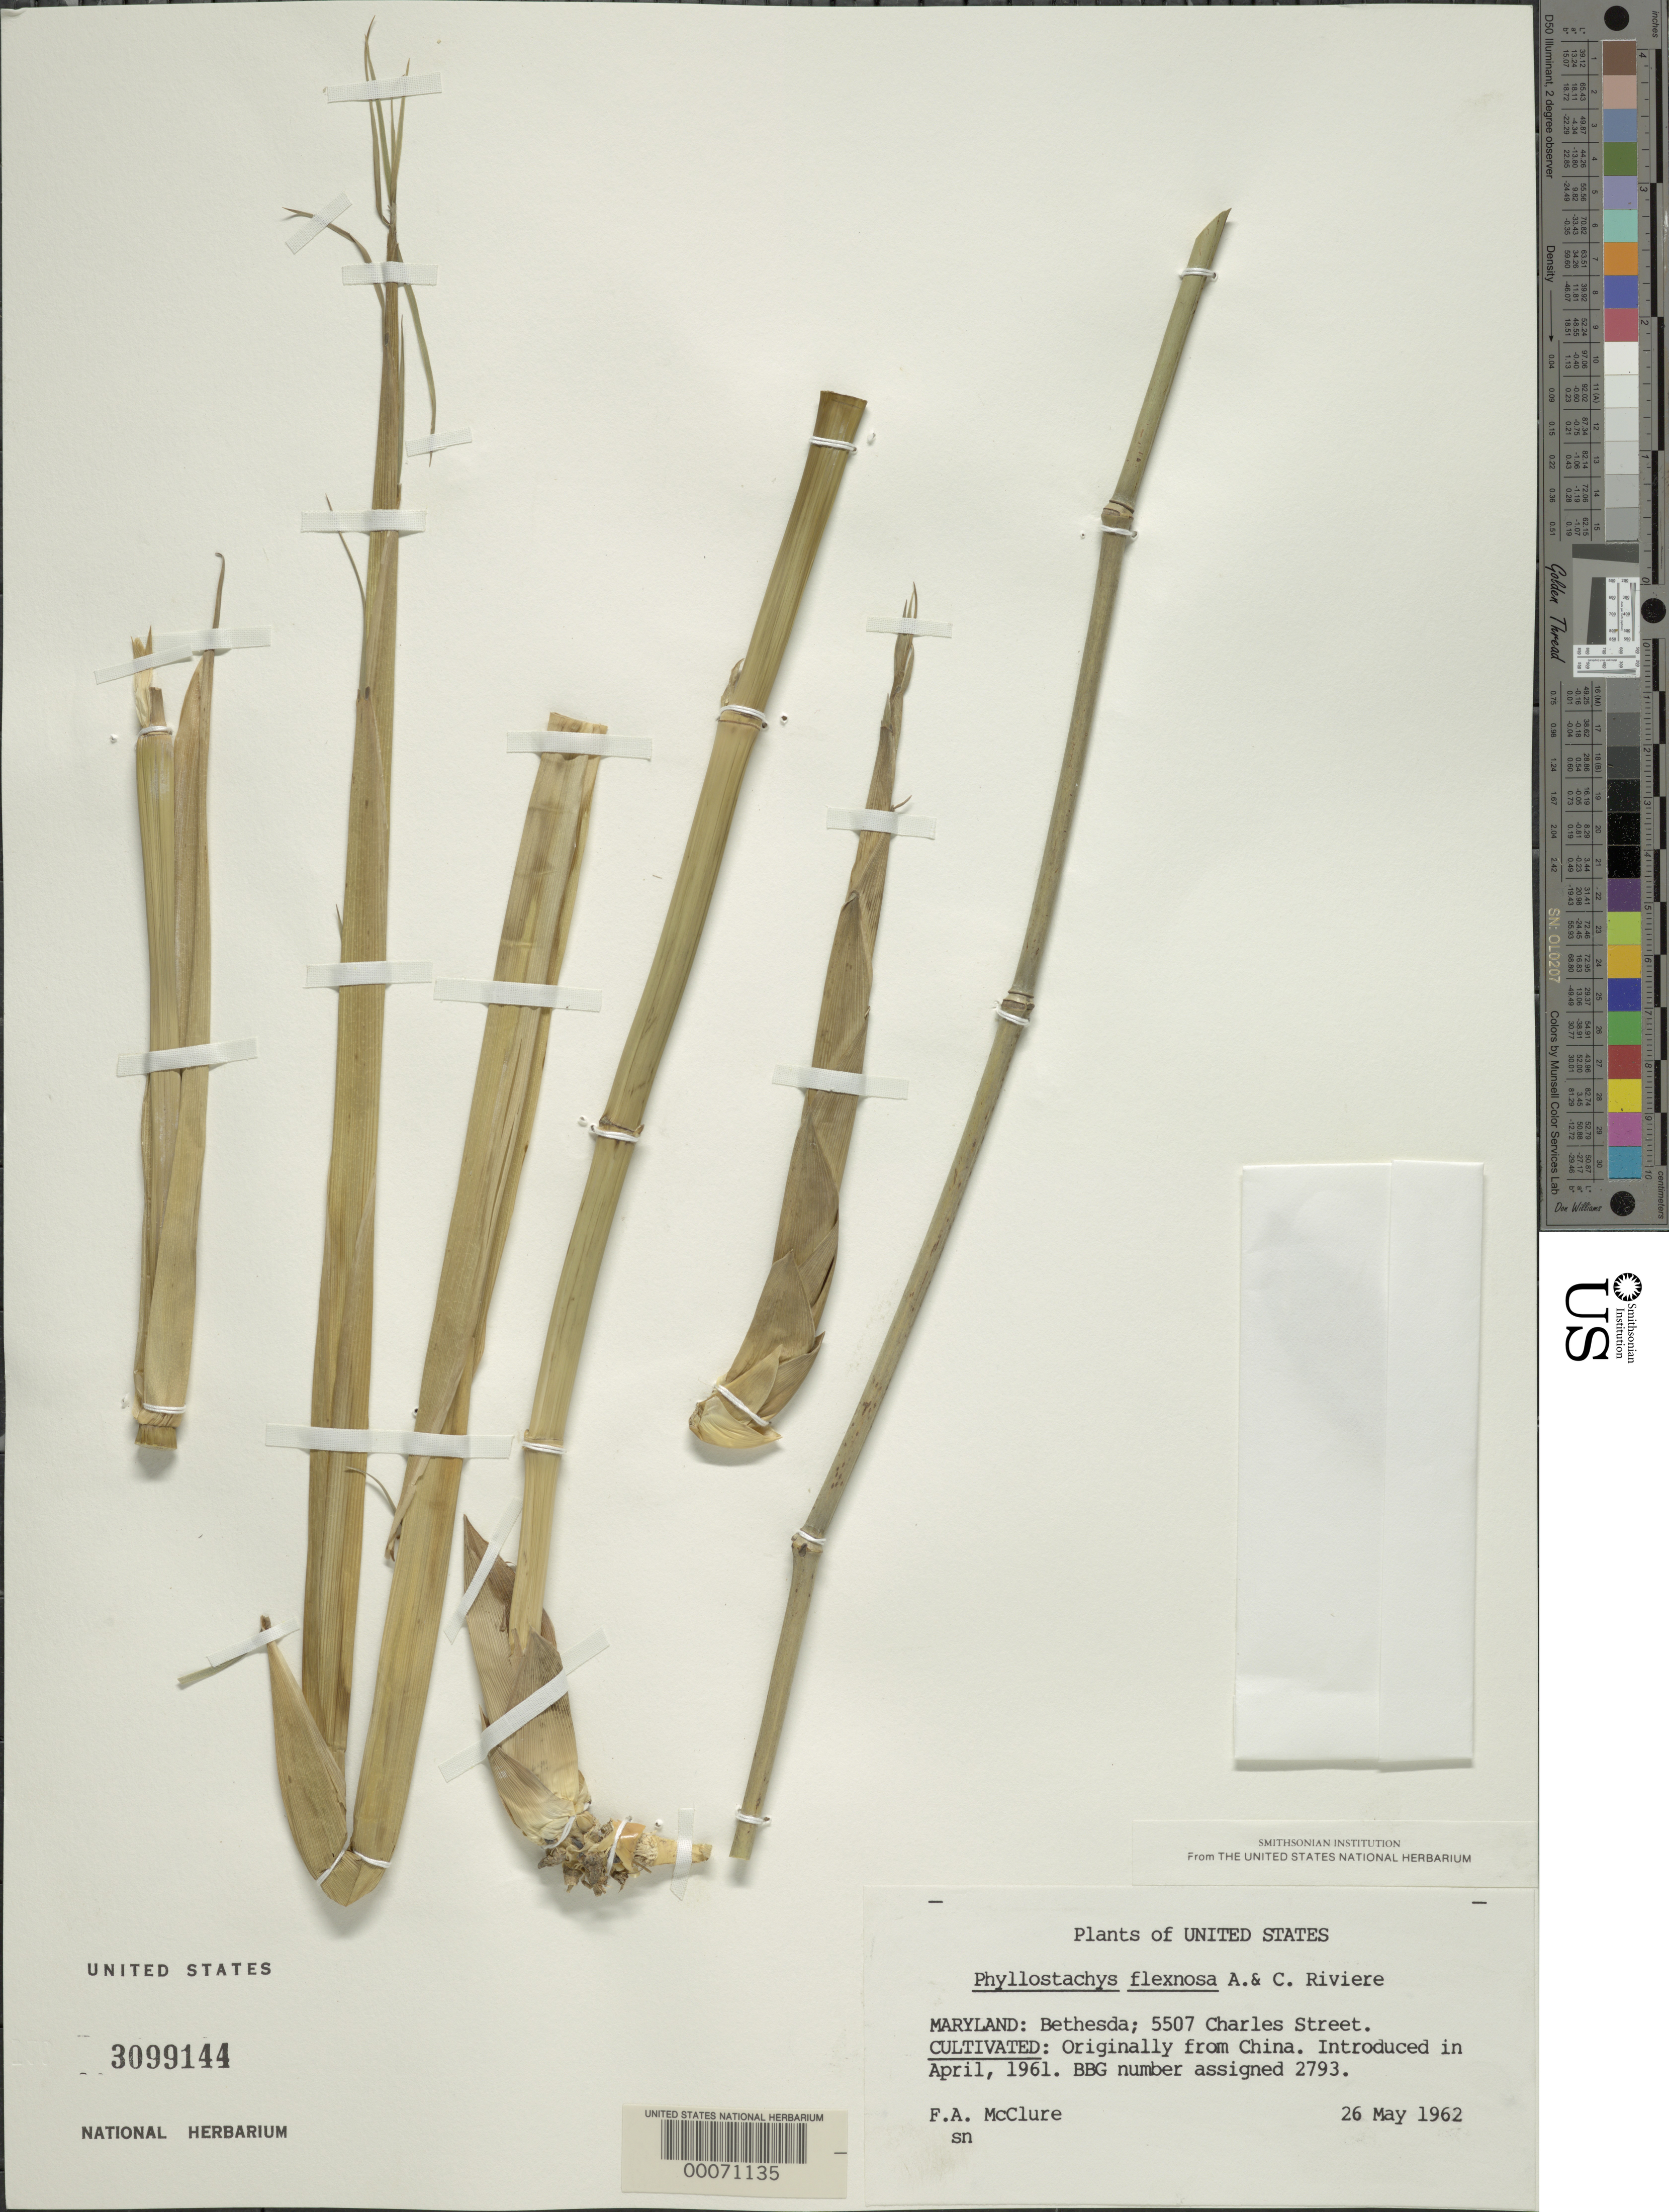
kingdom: Plantae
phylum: Tracheophyta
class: Liliopsida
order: Poales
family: Poaceae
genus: Phyllostachys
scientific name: Phyllostachys flexuosa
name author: Rivière & C. Rivière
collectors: F. A. McClure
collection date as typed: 26 May 1962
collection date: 1962-05-26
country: United States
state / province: Maryland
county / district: Montgomery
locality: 5507 Charles Street, Bethesda (McClure's garden)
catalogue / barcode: US 3099144